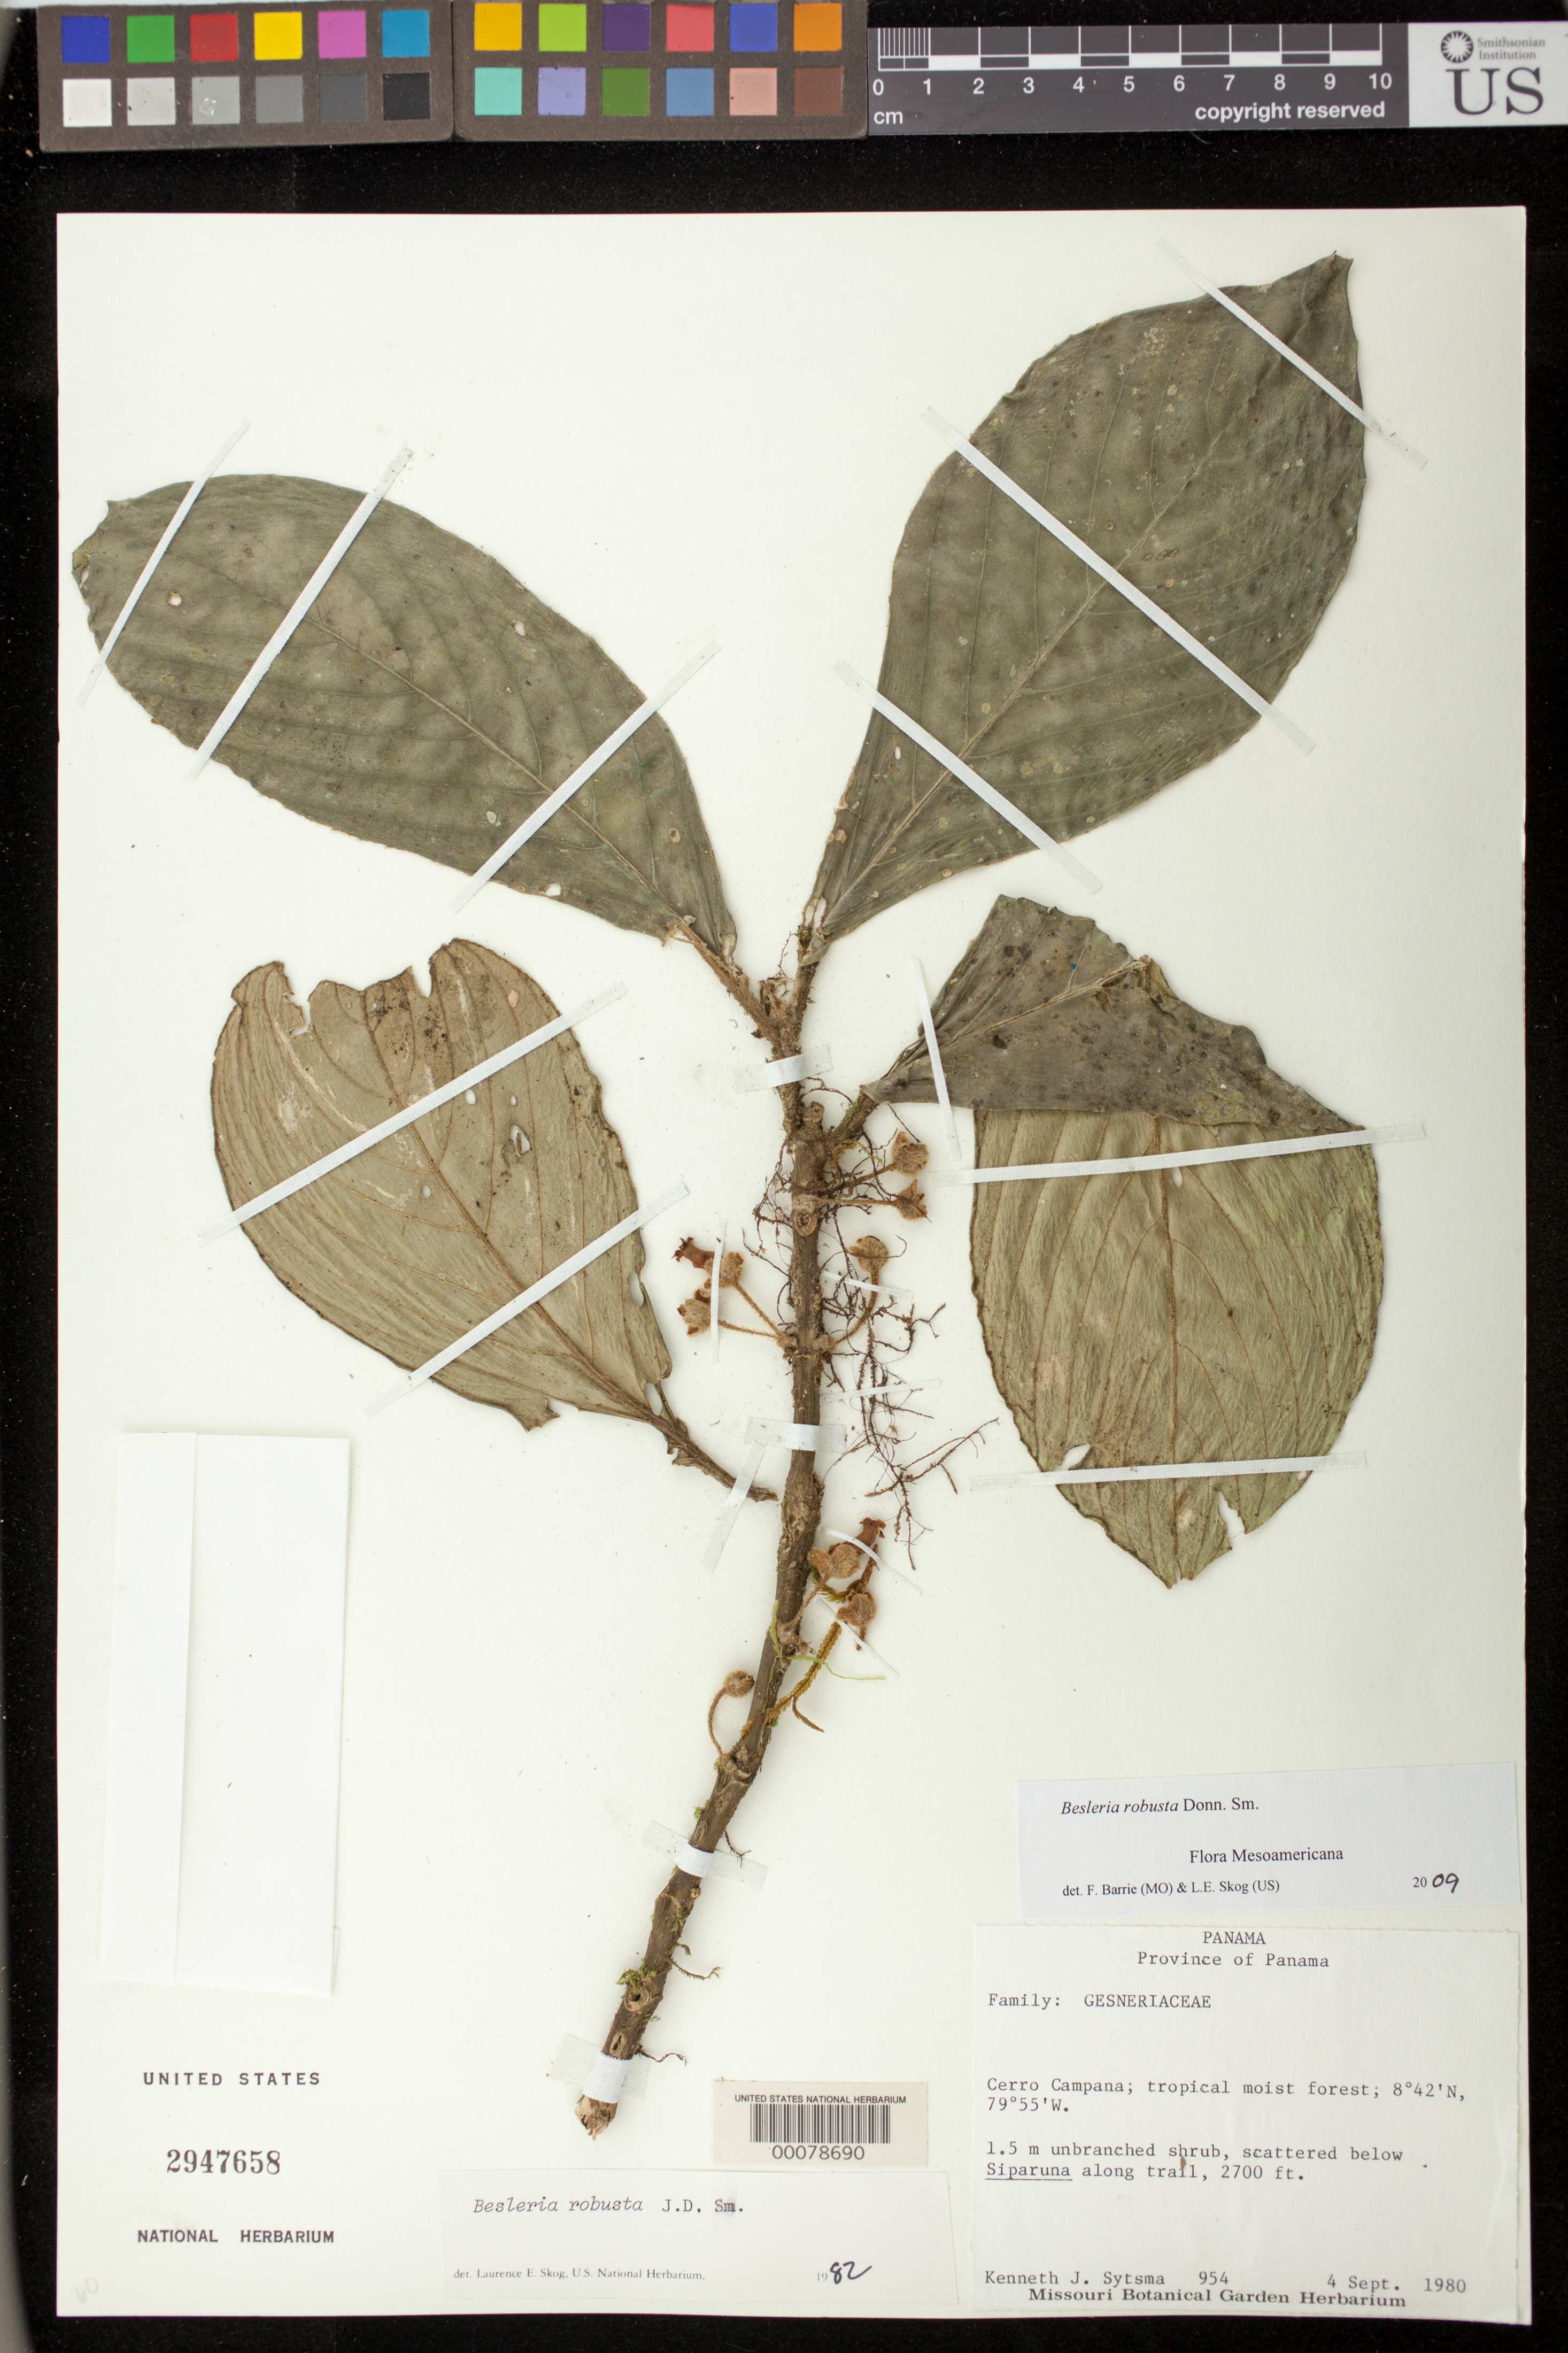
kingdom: Plantae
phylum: Tracheophyta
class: Magnoliopsida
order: Lamiales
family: Gesneriaceae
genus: Besleria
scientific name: Besleria robusta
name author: Donn. Sm.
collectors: K. J. Sytsma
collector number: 954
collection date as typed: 04 Sep 1980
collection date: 1980-09-04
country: Panama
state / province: Panamá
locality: Cerro Campana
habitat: Tropical moist forest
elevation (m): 823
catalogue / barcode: US 2947658